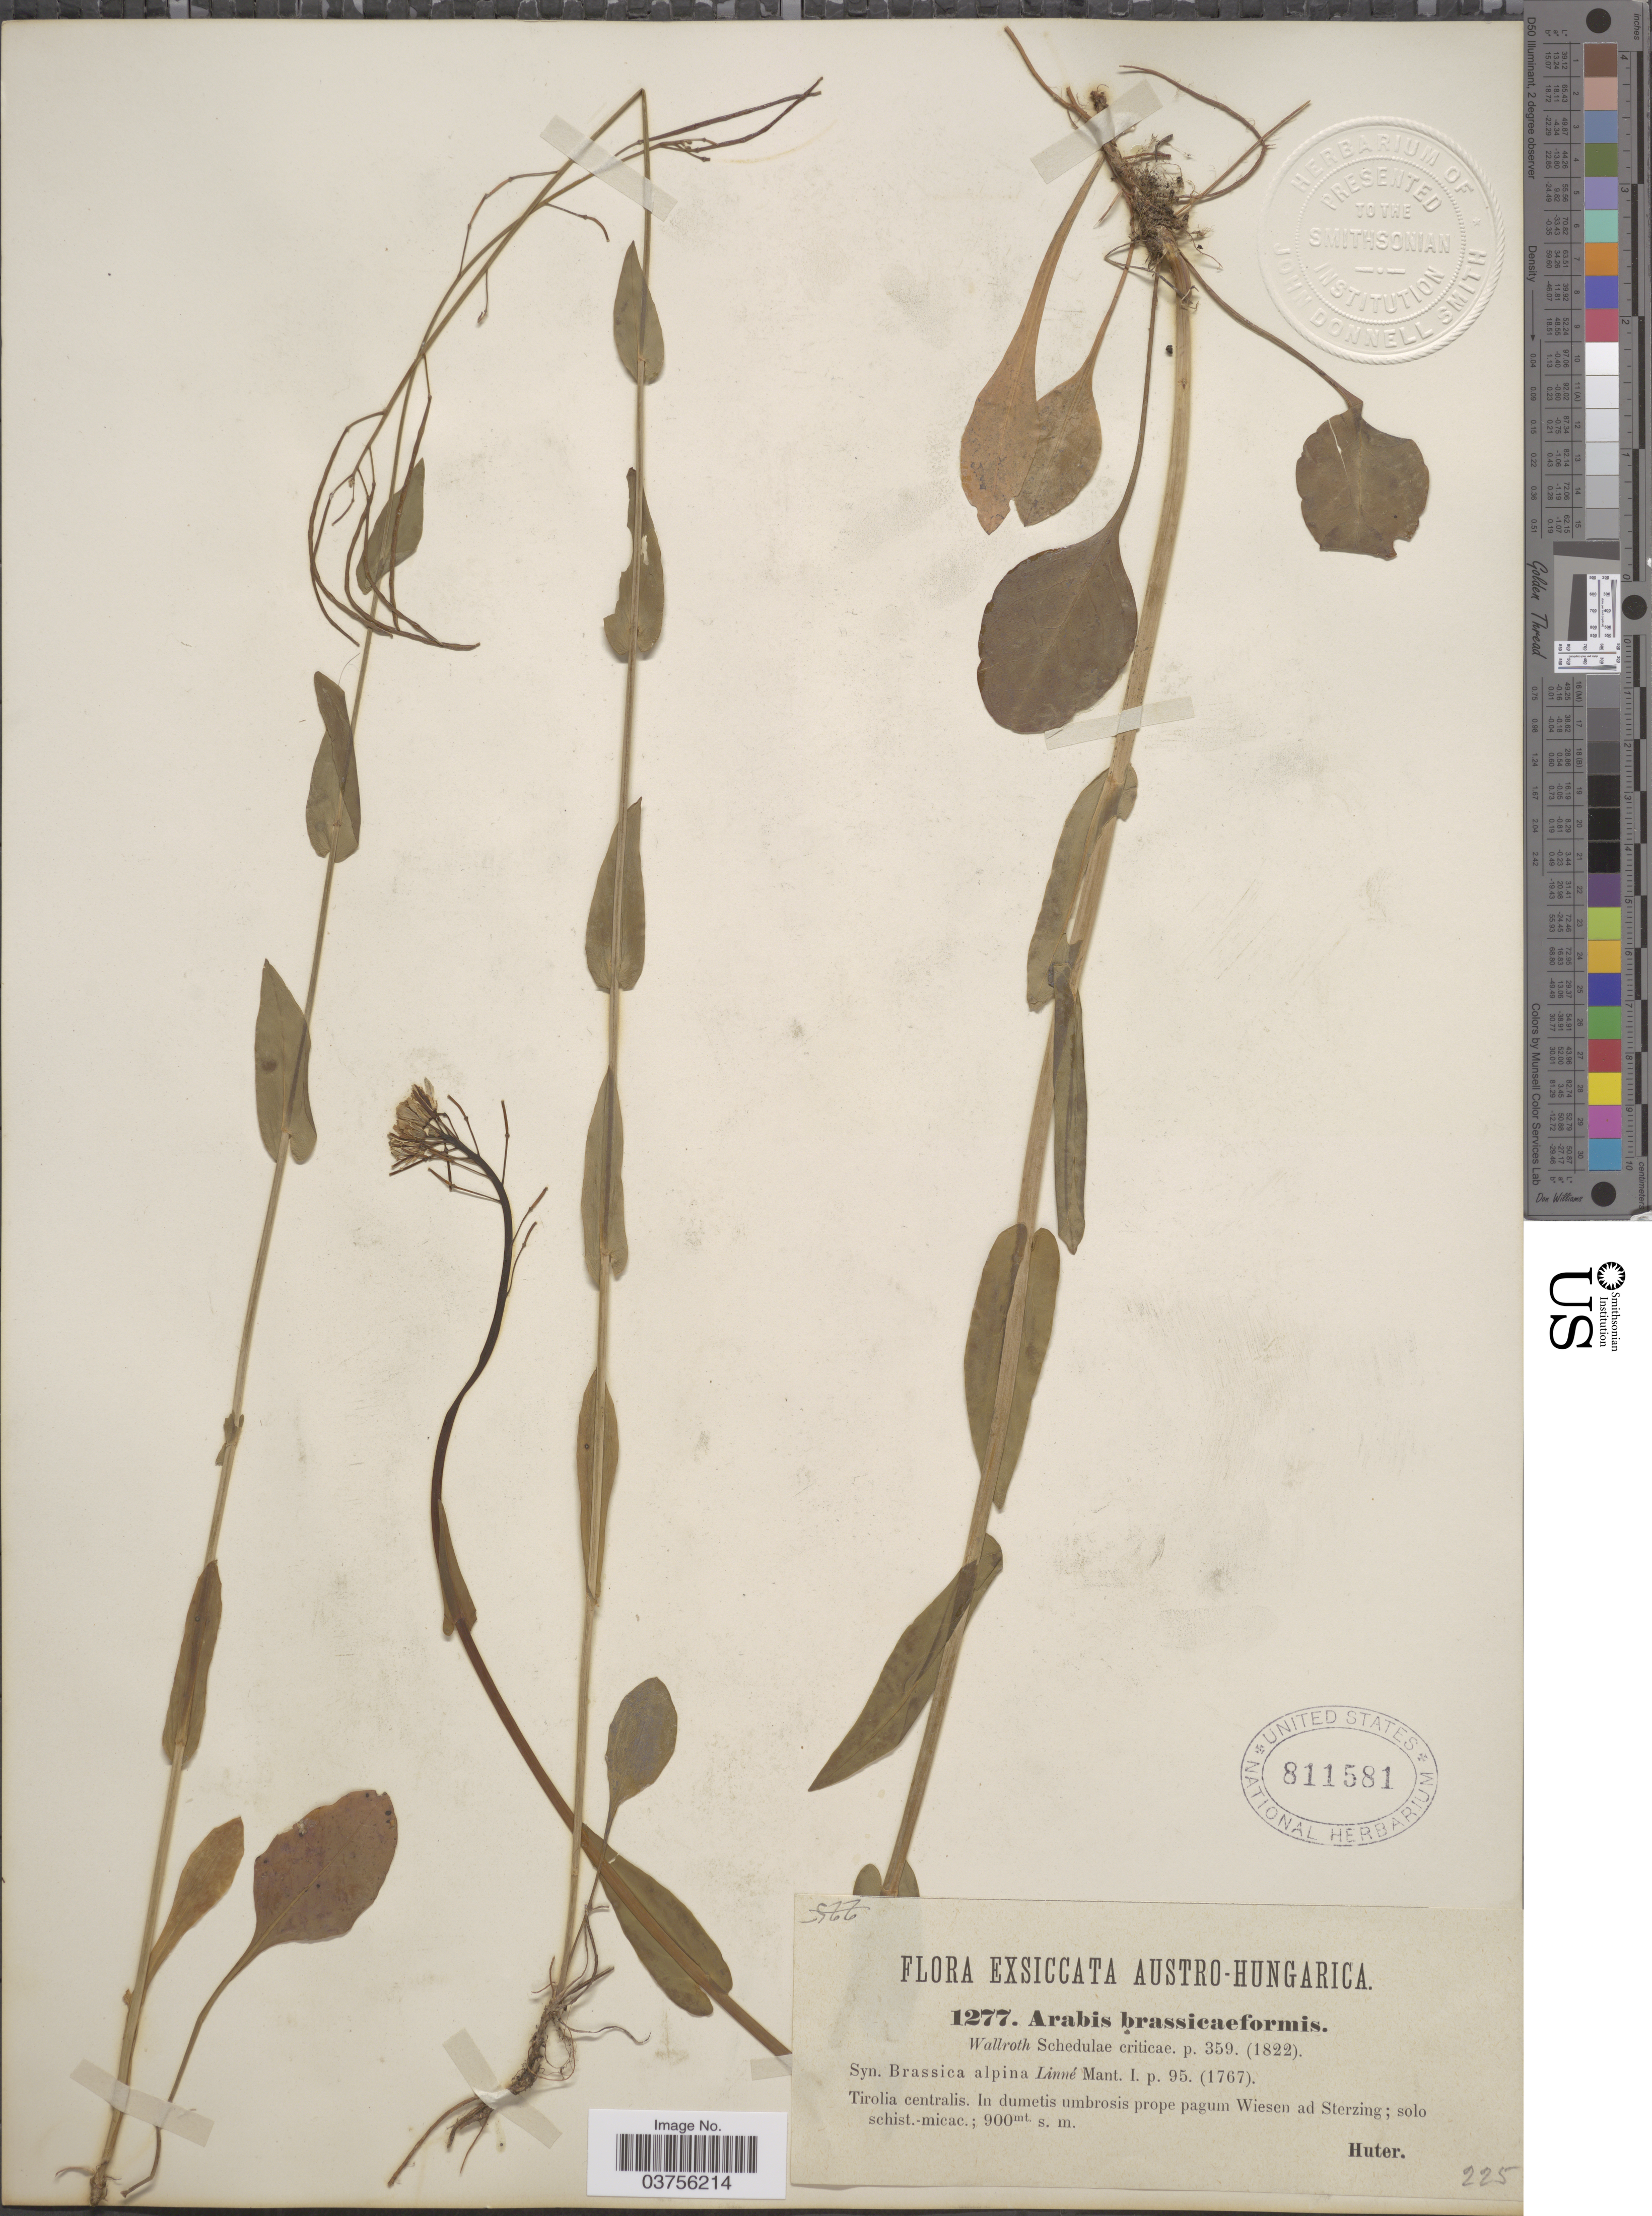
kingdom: Plantae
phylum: Tracheophyta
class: Magnoliopsida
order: Brassicales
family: Brassicaceae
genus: Fourraea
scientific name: Fourraea alpina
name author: (L.) Greuter & Burdet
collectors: -. Huter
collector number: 1277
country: Italy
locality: Austro-Hungarica. Tirolia centralis. In dumetis umbrosis prope pagum Wiesen ad Sterzing.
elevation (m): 900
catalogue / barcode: US 811581